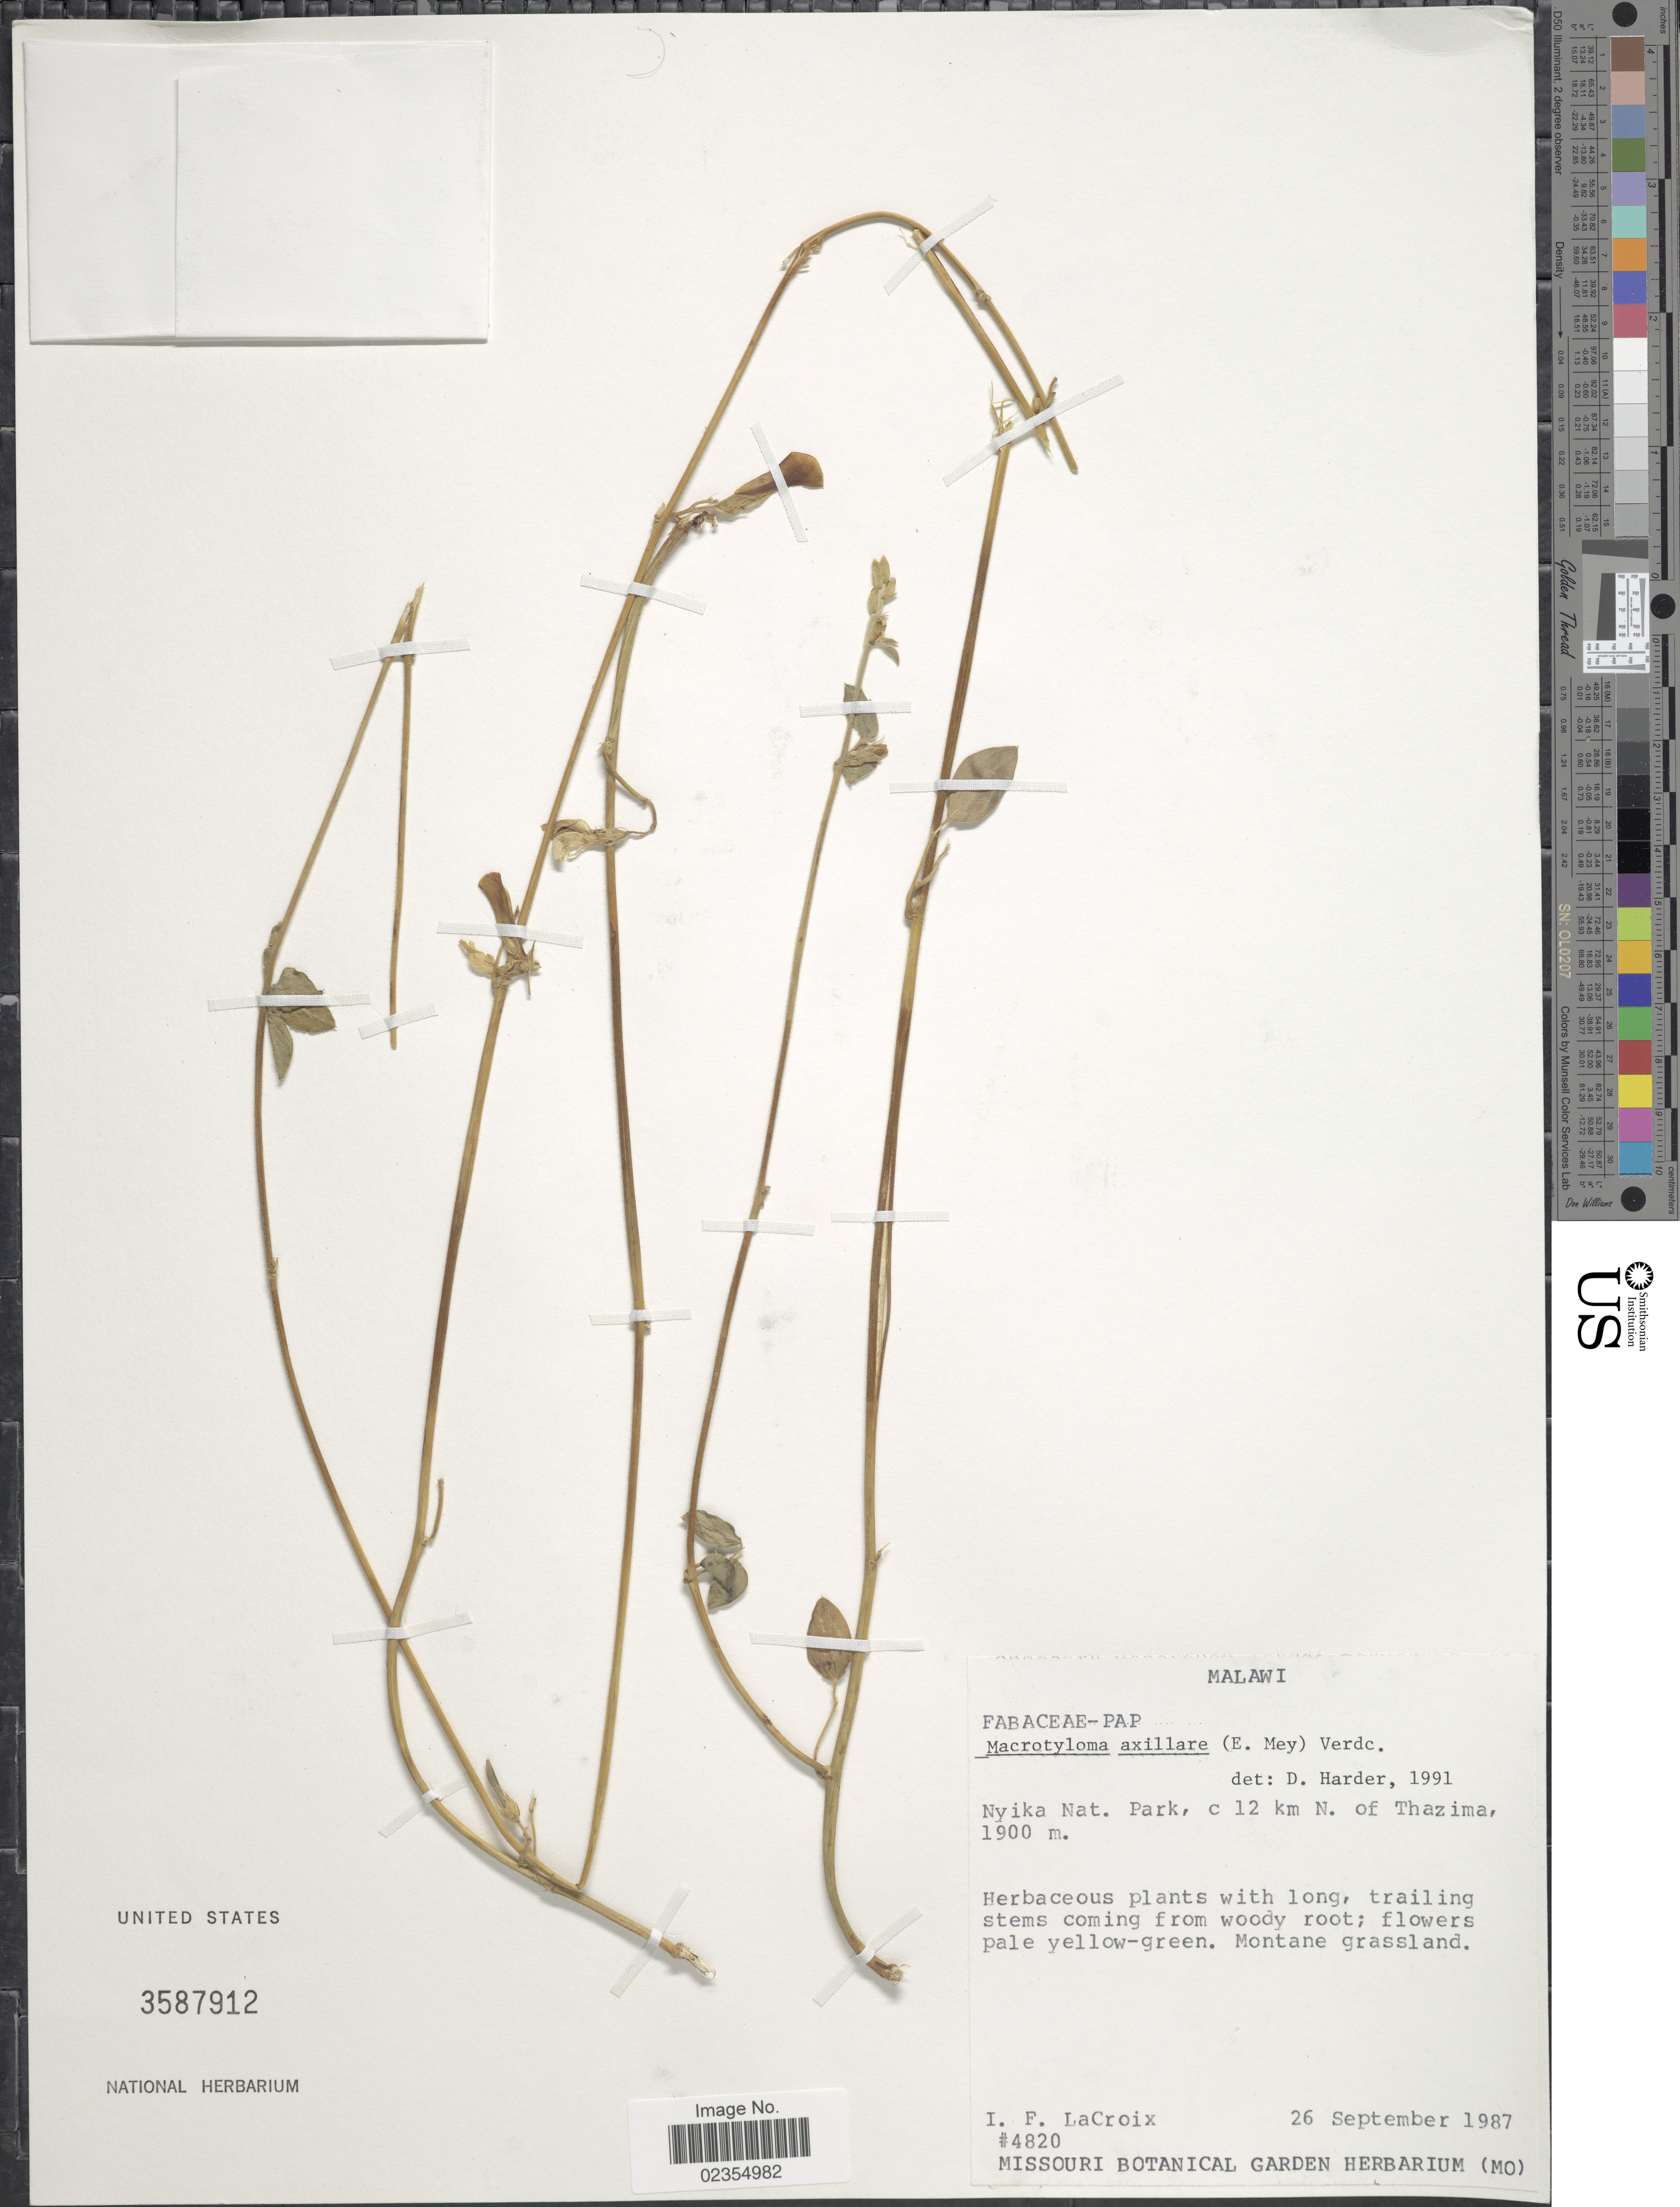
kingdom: Plantae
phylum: Tracheophyta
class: Magnoliopsida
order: Fabales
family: Fabaceae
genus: Macrotyloma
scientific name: Macrotyloma axillare var. axillare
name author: (E. Mey.) Verdc.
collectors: I. LaCroix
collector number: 4820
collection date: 1987-09-26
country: Malawi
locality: Nyika Nat. Park, c 12 km N. of Thazima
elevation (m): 1900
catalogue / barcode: US 3587912